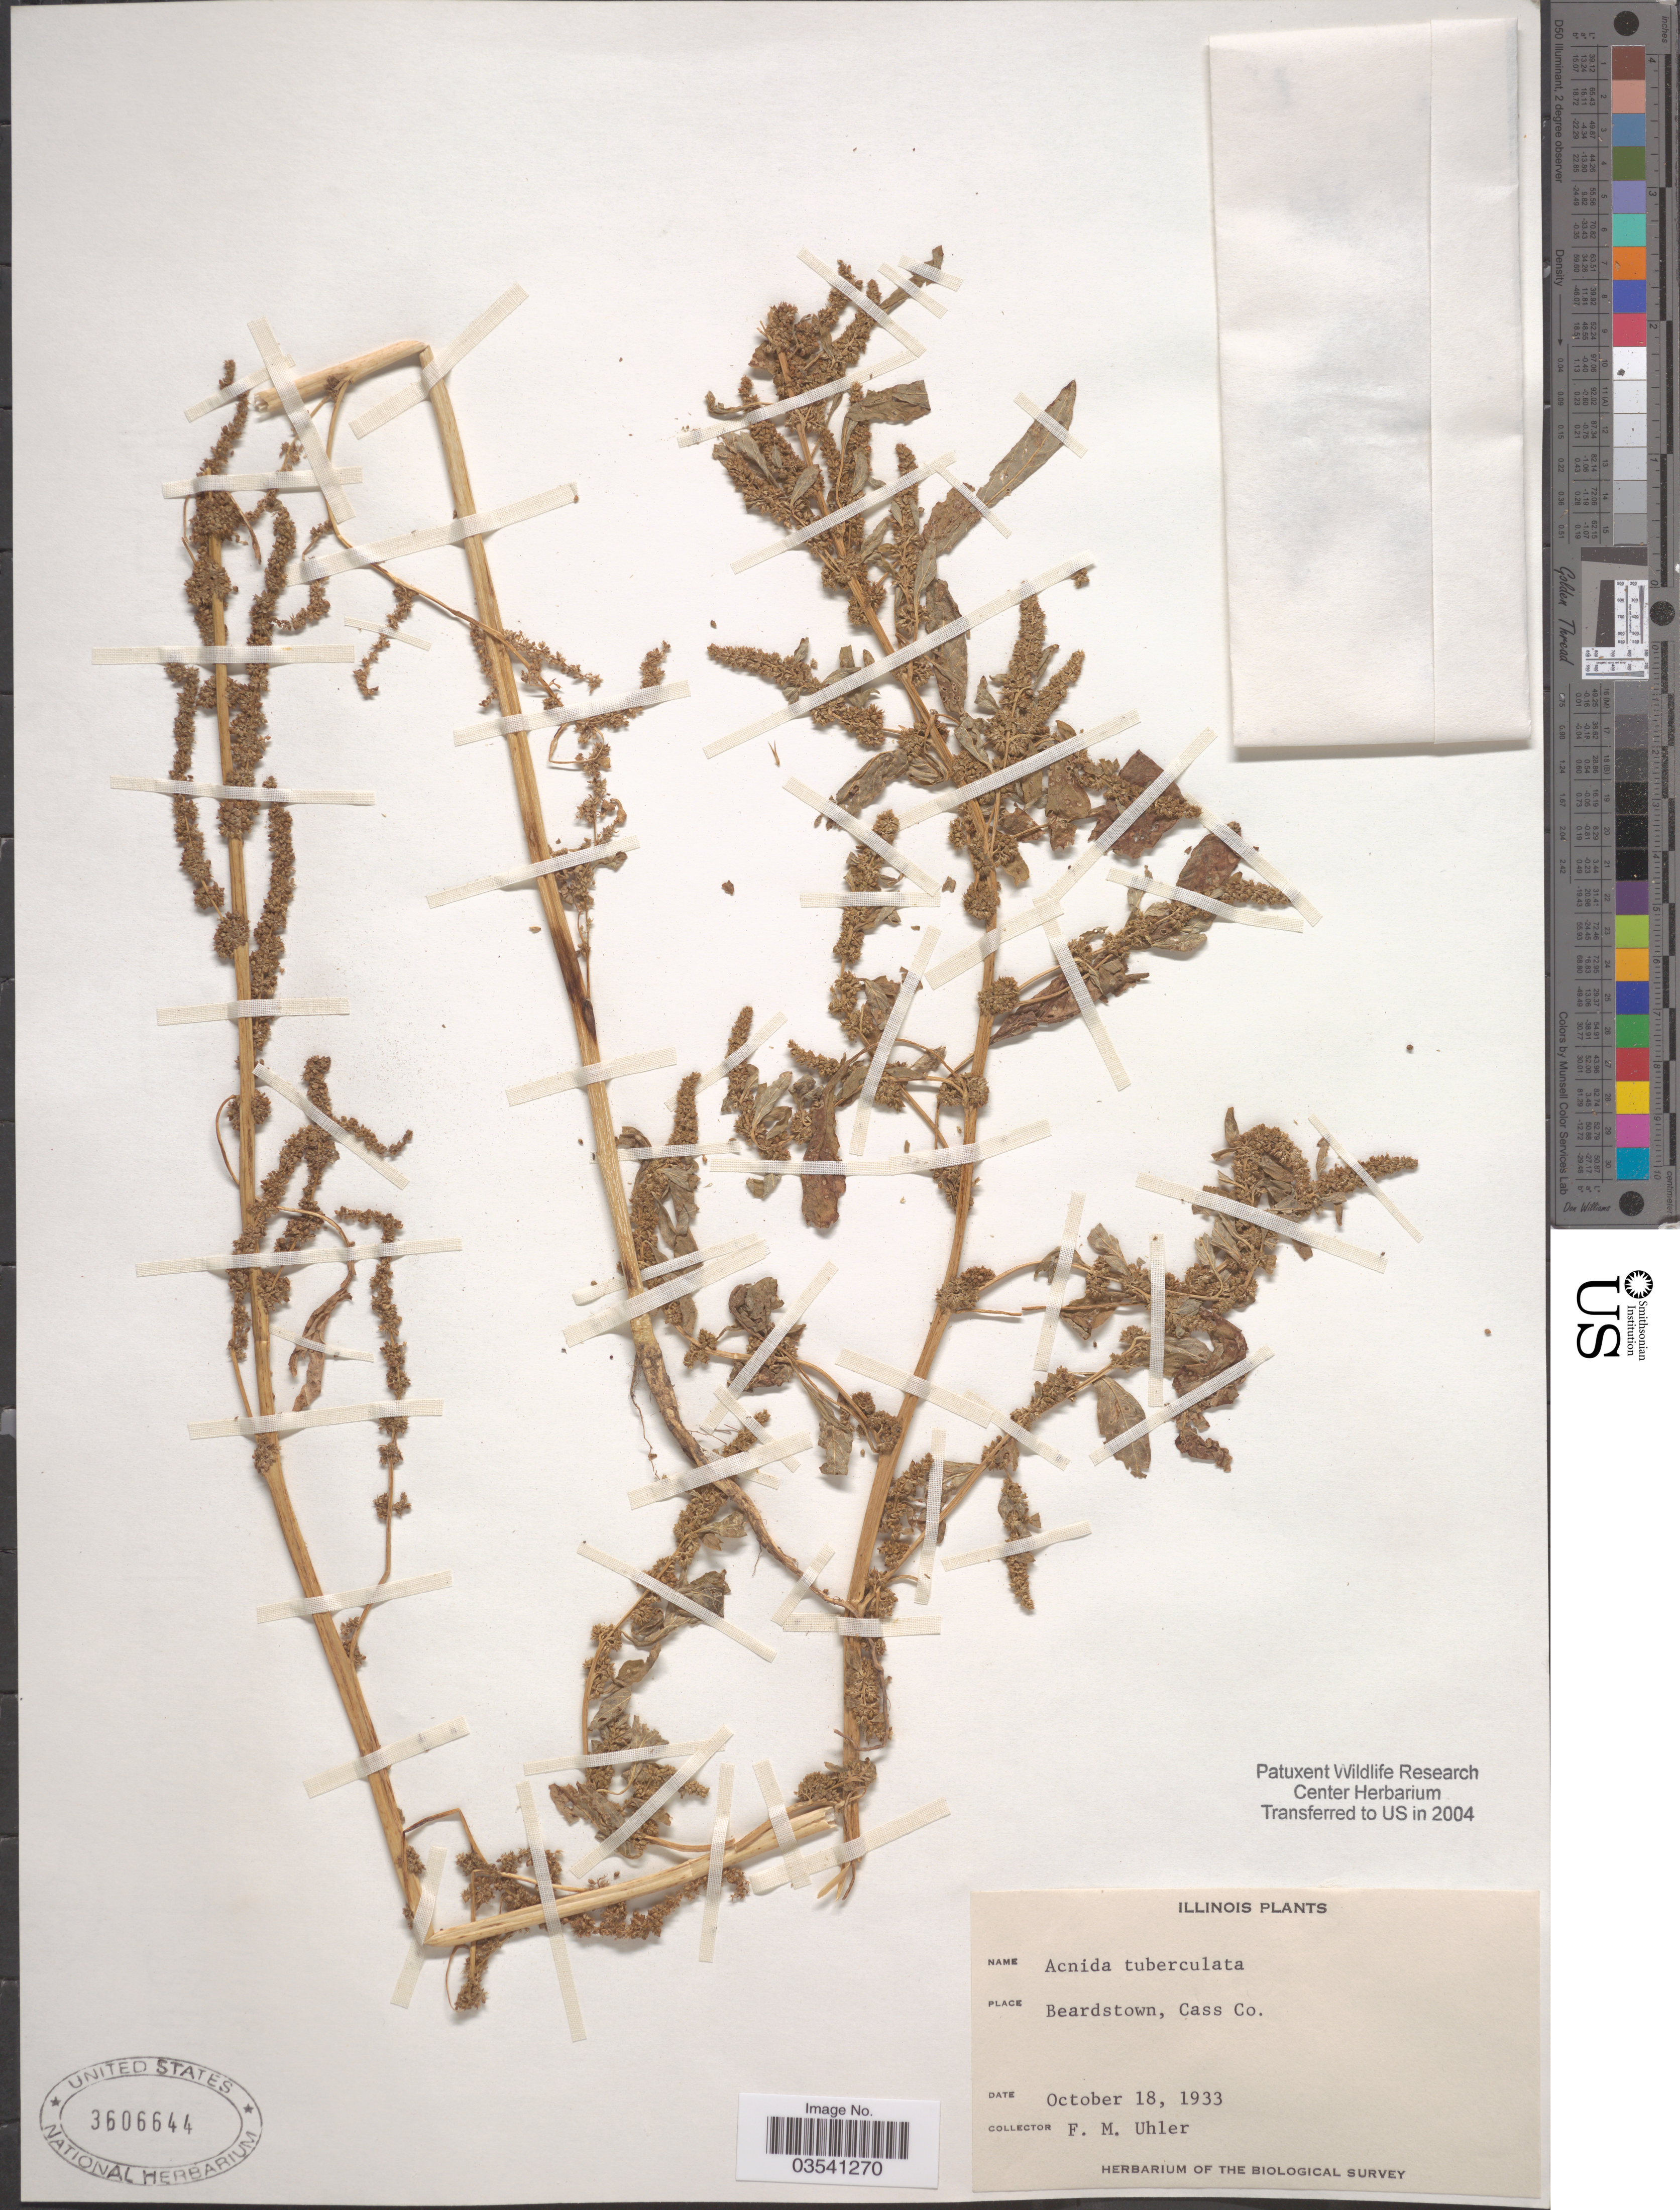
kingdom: Plantae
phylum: Tracheophyta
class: Magnoliopsida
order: Caryophyllales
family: Amaranthaceae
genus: Amaranthus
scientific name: Amaranthus tuberculatus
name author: (Moq.) J.D. Sauer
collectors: F. M. Uhler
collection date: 1933-10-18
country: United States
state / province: Illinois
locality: Beardstown, Cass. Co.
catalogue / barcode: US 3606644